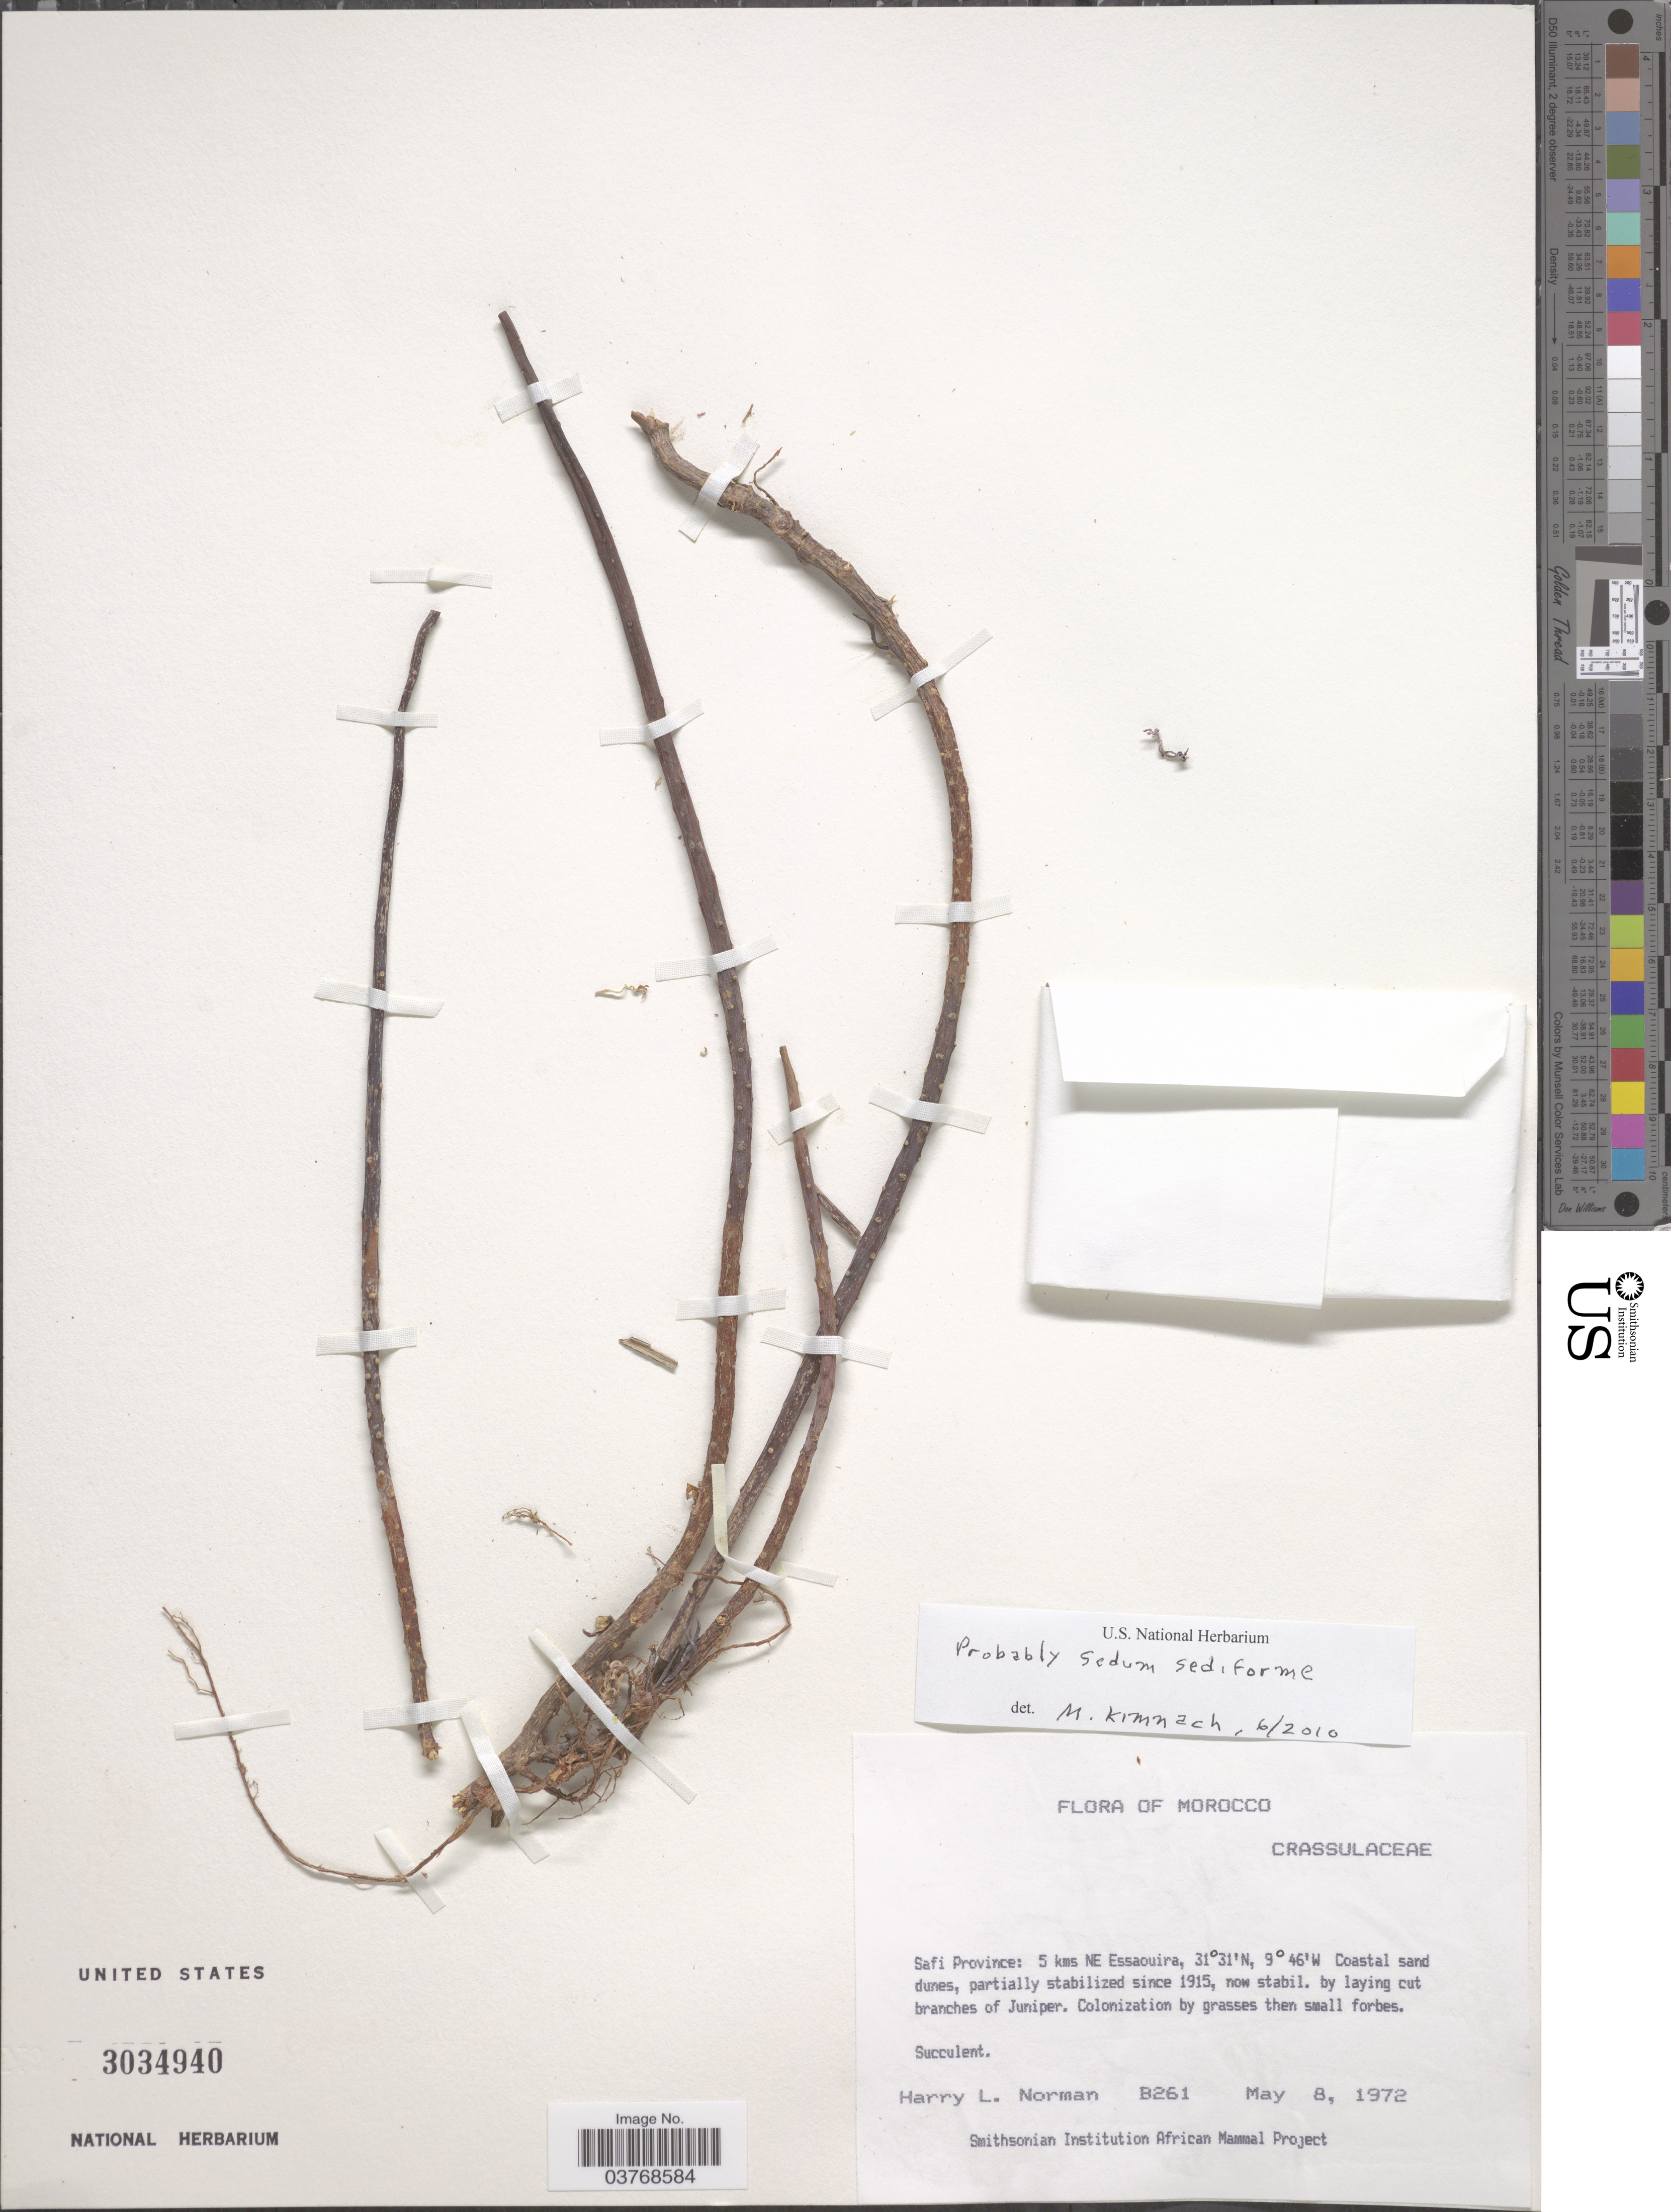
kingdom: Plantae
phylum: Tracheophyta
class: Magnoliopsida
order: Saxifragales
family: Crassulaceae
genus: Petrosedum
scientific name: Petrosedum sediforme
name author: (Jacq.) Grulich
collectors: Norman, H.L.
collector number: B261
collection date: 1972-05-08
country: Morocco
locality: Safi Province: 5 kms NE Essaouira.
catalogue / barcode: US 3034940